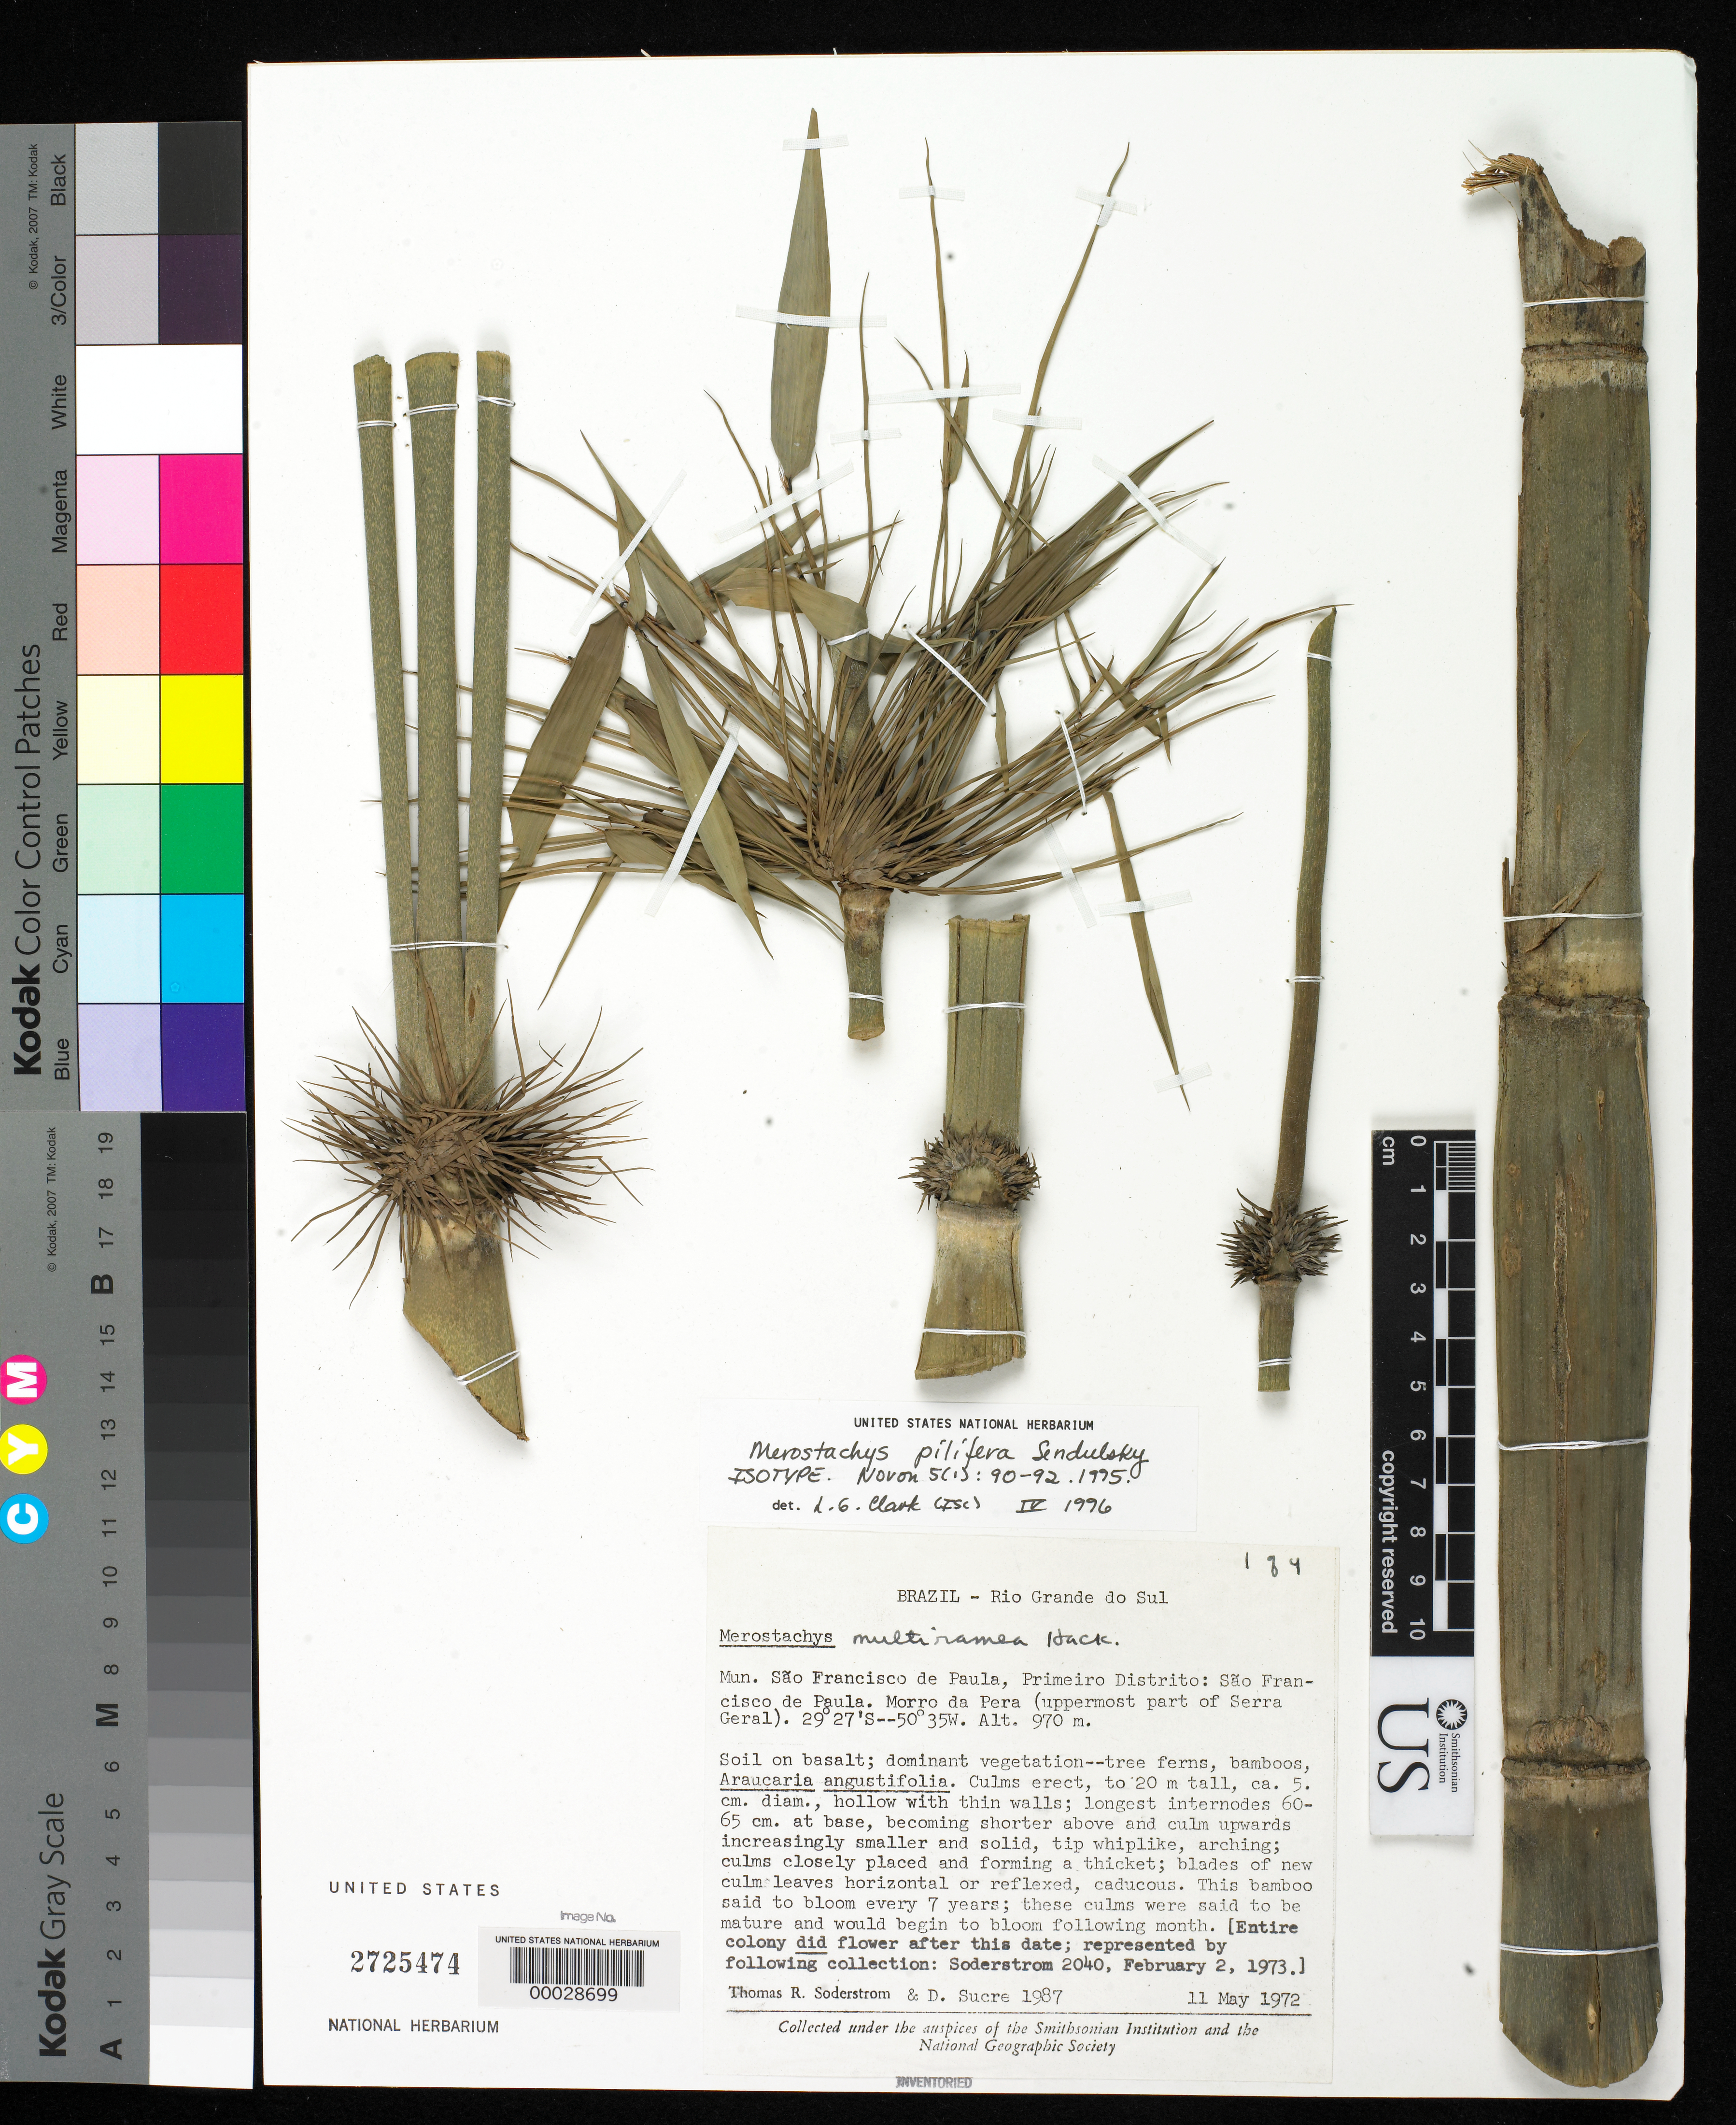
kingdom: Plantae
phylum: Tracheophyta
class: Liliopsida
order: Poales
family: Poaceae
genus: Merostachys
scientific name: Merostachys pilifera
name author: Send.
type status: Isotype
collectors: T. R. Soderstrom & D. Sucre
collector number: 1987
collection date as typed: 11 May 1972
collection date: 1972-05-11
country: Brazil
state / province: Rio Grande do Sul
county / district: São Francisco de Paula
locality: Sao Francisco de Paula, Morro de Pera.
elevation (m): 970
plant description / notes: See also bulky material filed separately.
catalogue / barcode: US 2725474